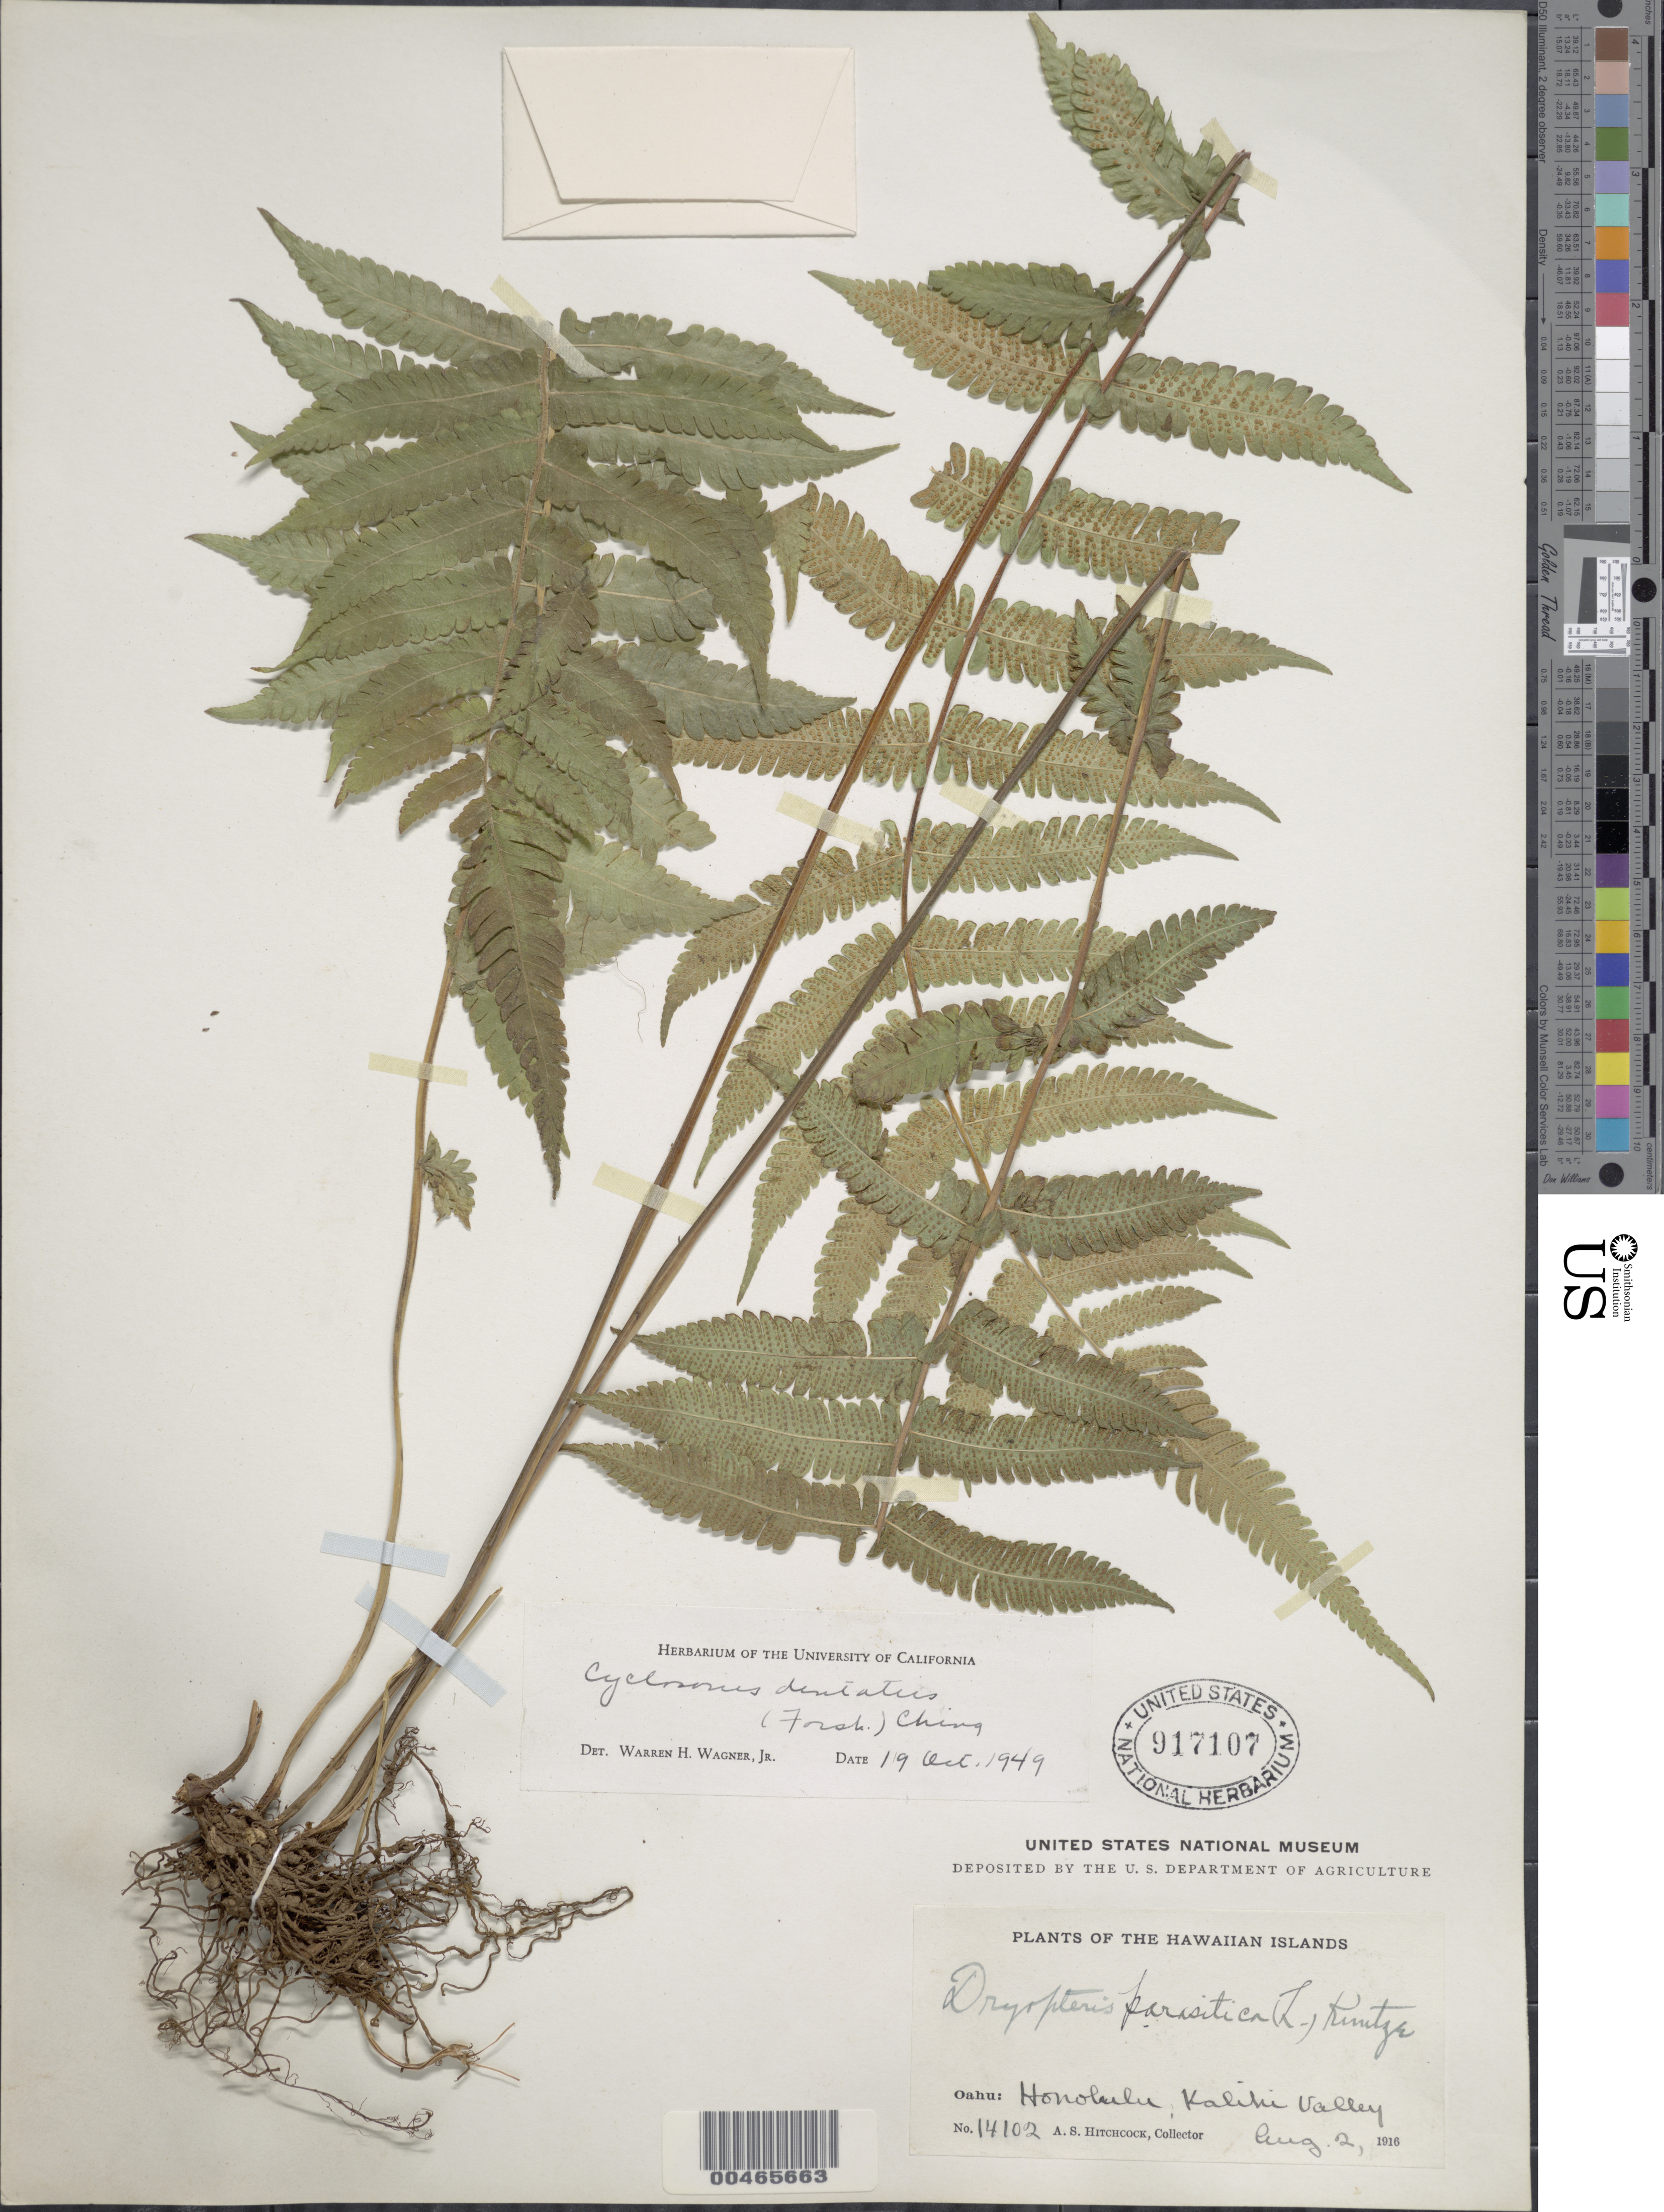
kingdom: Plantae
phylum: Tracheophyta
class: Polypodiopsida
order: Polypodiales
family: Thelypteridaceae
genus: Christella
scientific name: Christella dentata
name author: (Forssk.) Brownsey & Jermy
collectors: A. S. Hitchcock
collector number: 14102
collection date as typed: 2 Aug 1916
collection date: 1916-08-02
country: United States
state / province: Hawaii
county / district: Honolulu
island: Oahu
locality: Honolulu, Kalihi Valley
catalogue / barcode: US 917107